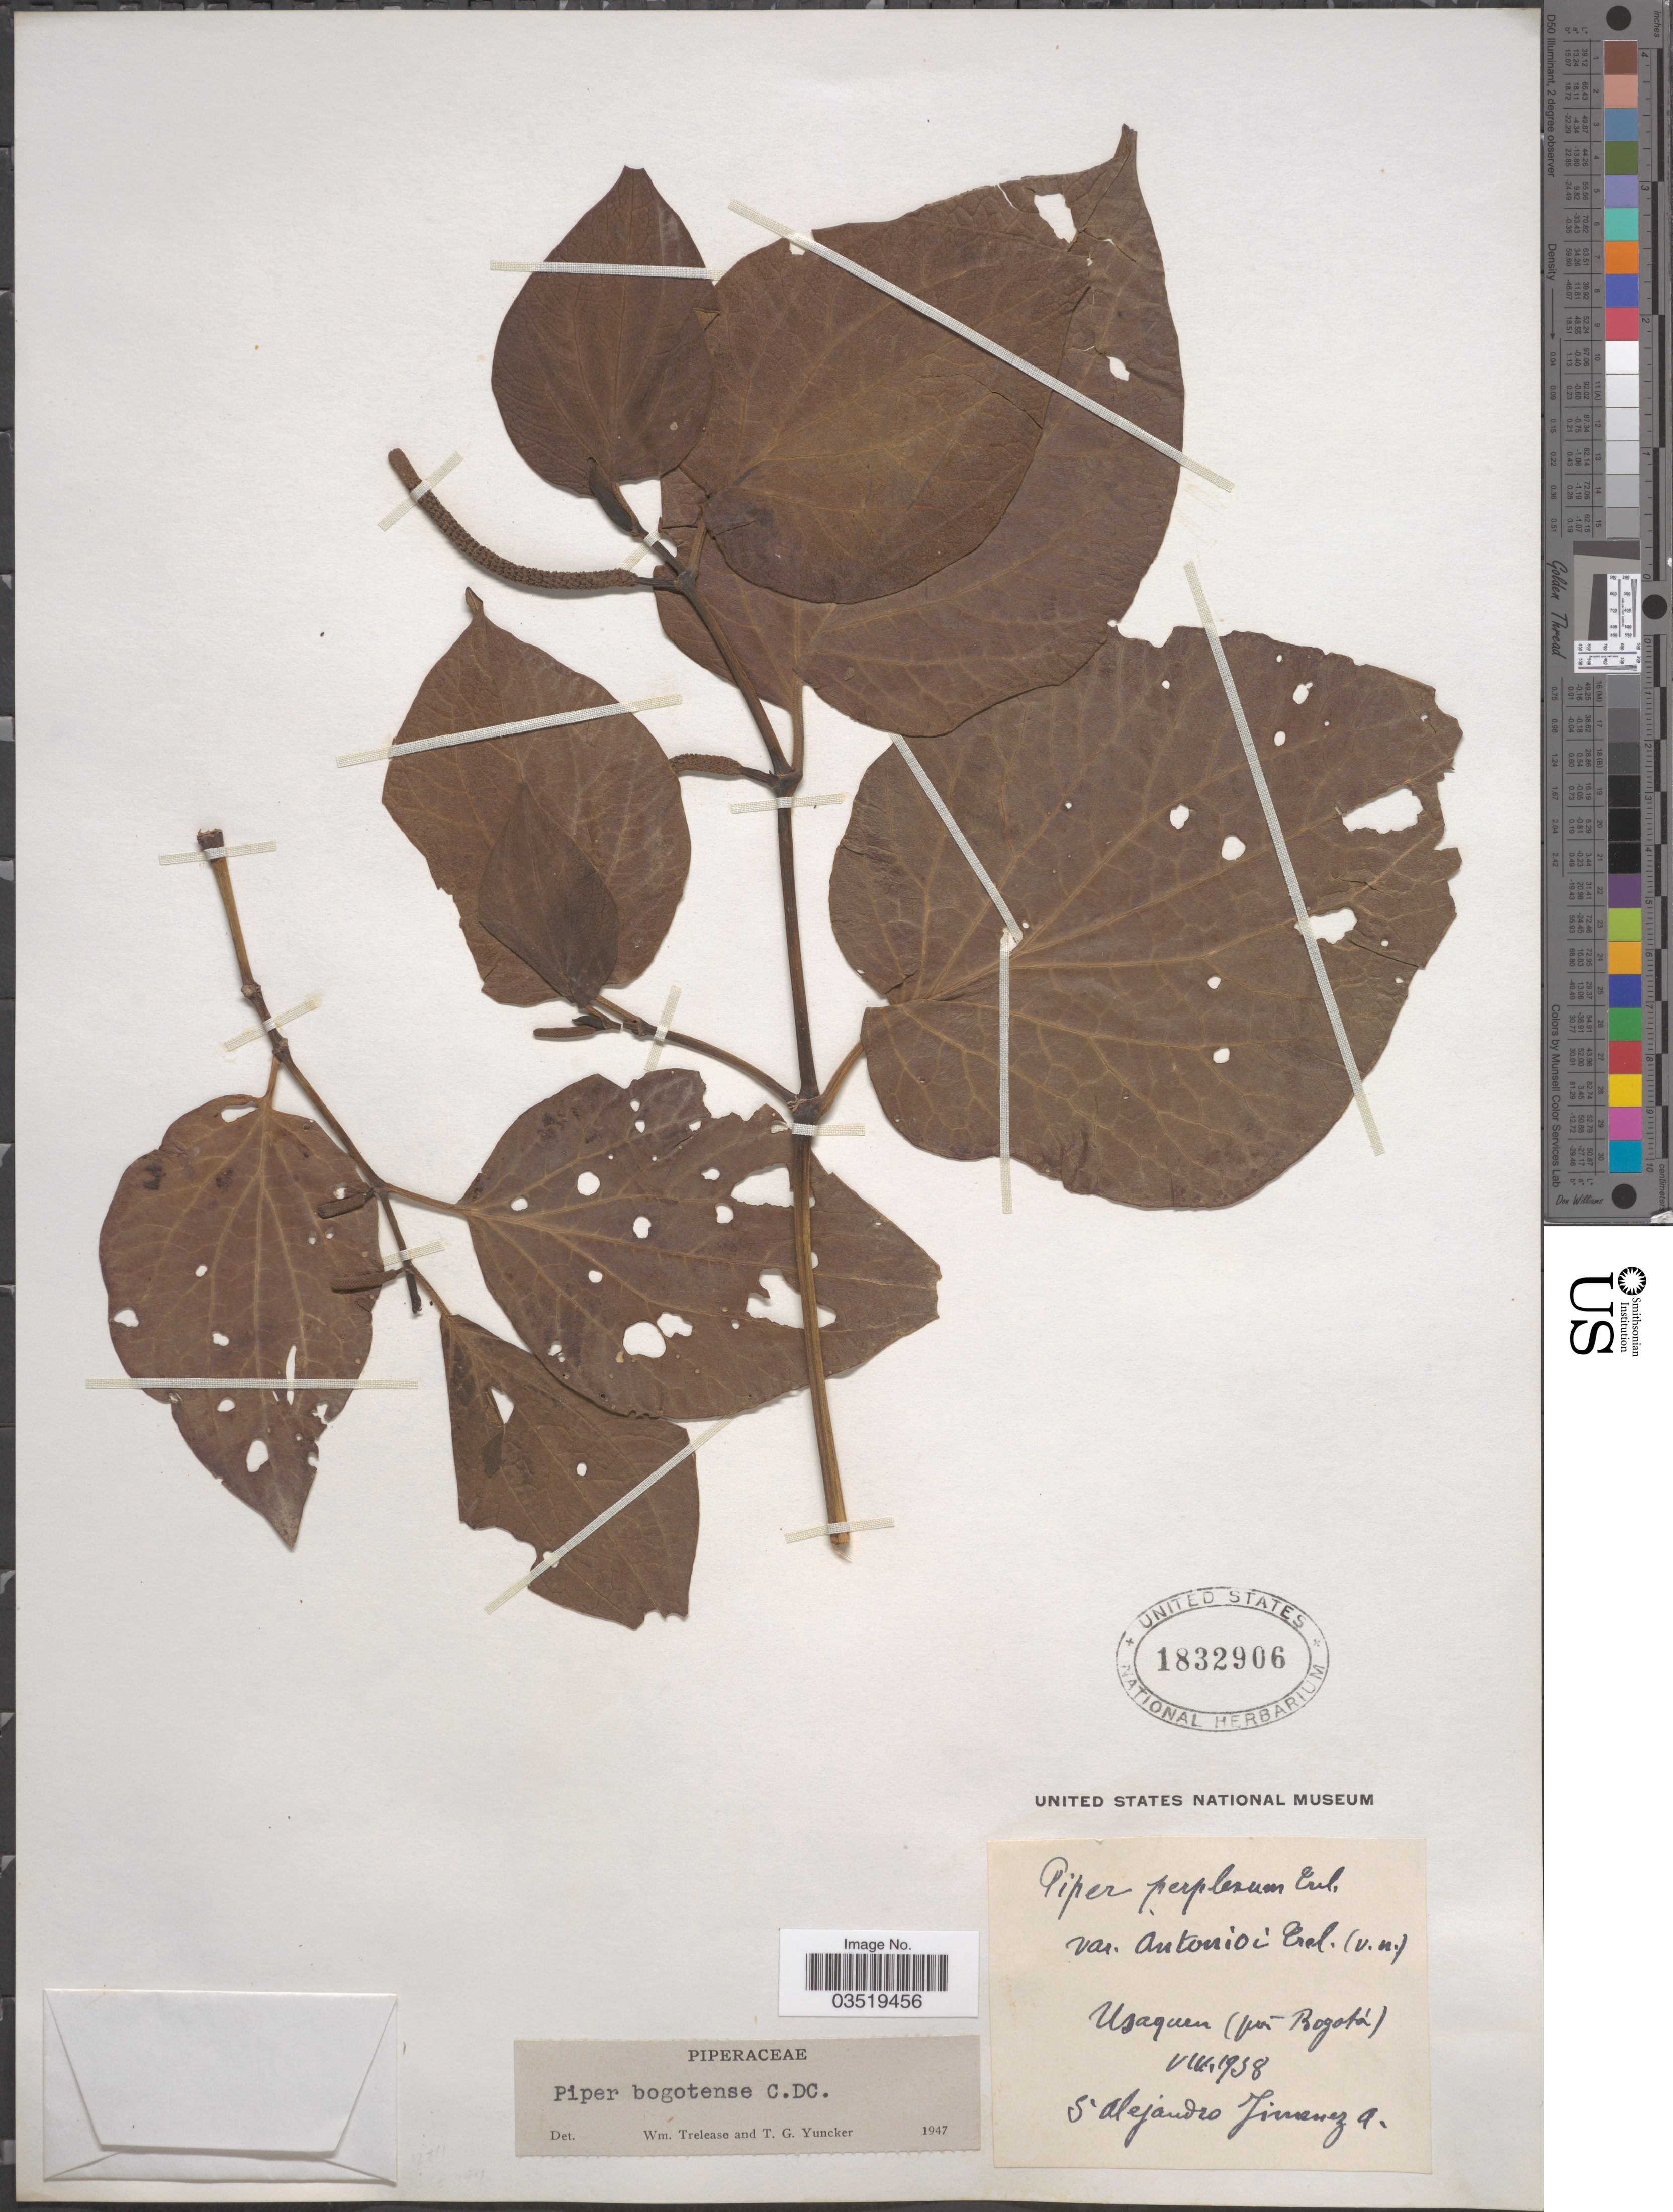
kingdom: Plantae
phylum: Tracheophyta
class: Magnoliopsida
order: Piperales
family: Piperaceae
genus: Piper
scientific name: Piper bogotense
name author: C. DC.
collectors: A. Jimenez A.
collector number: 5?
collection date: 1938-08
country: Colombia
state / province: Bogota D.C.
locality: Usaquen (prés Bogotá).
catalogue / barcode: US 1832906